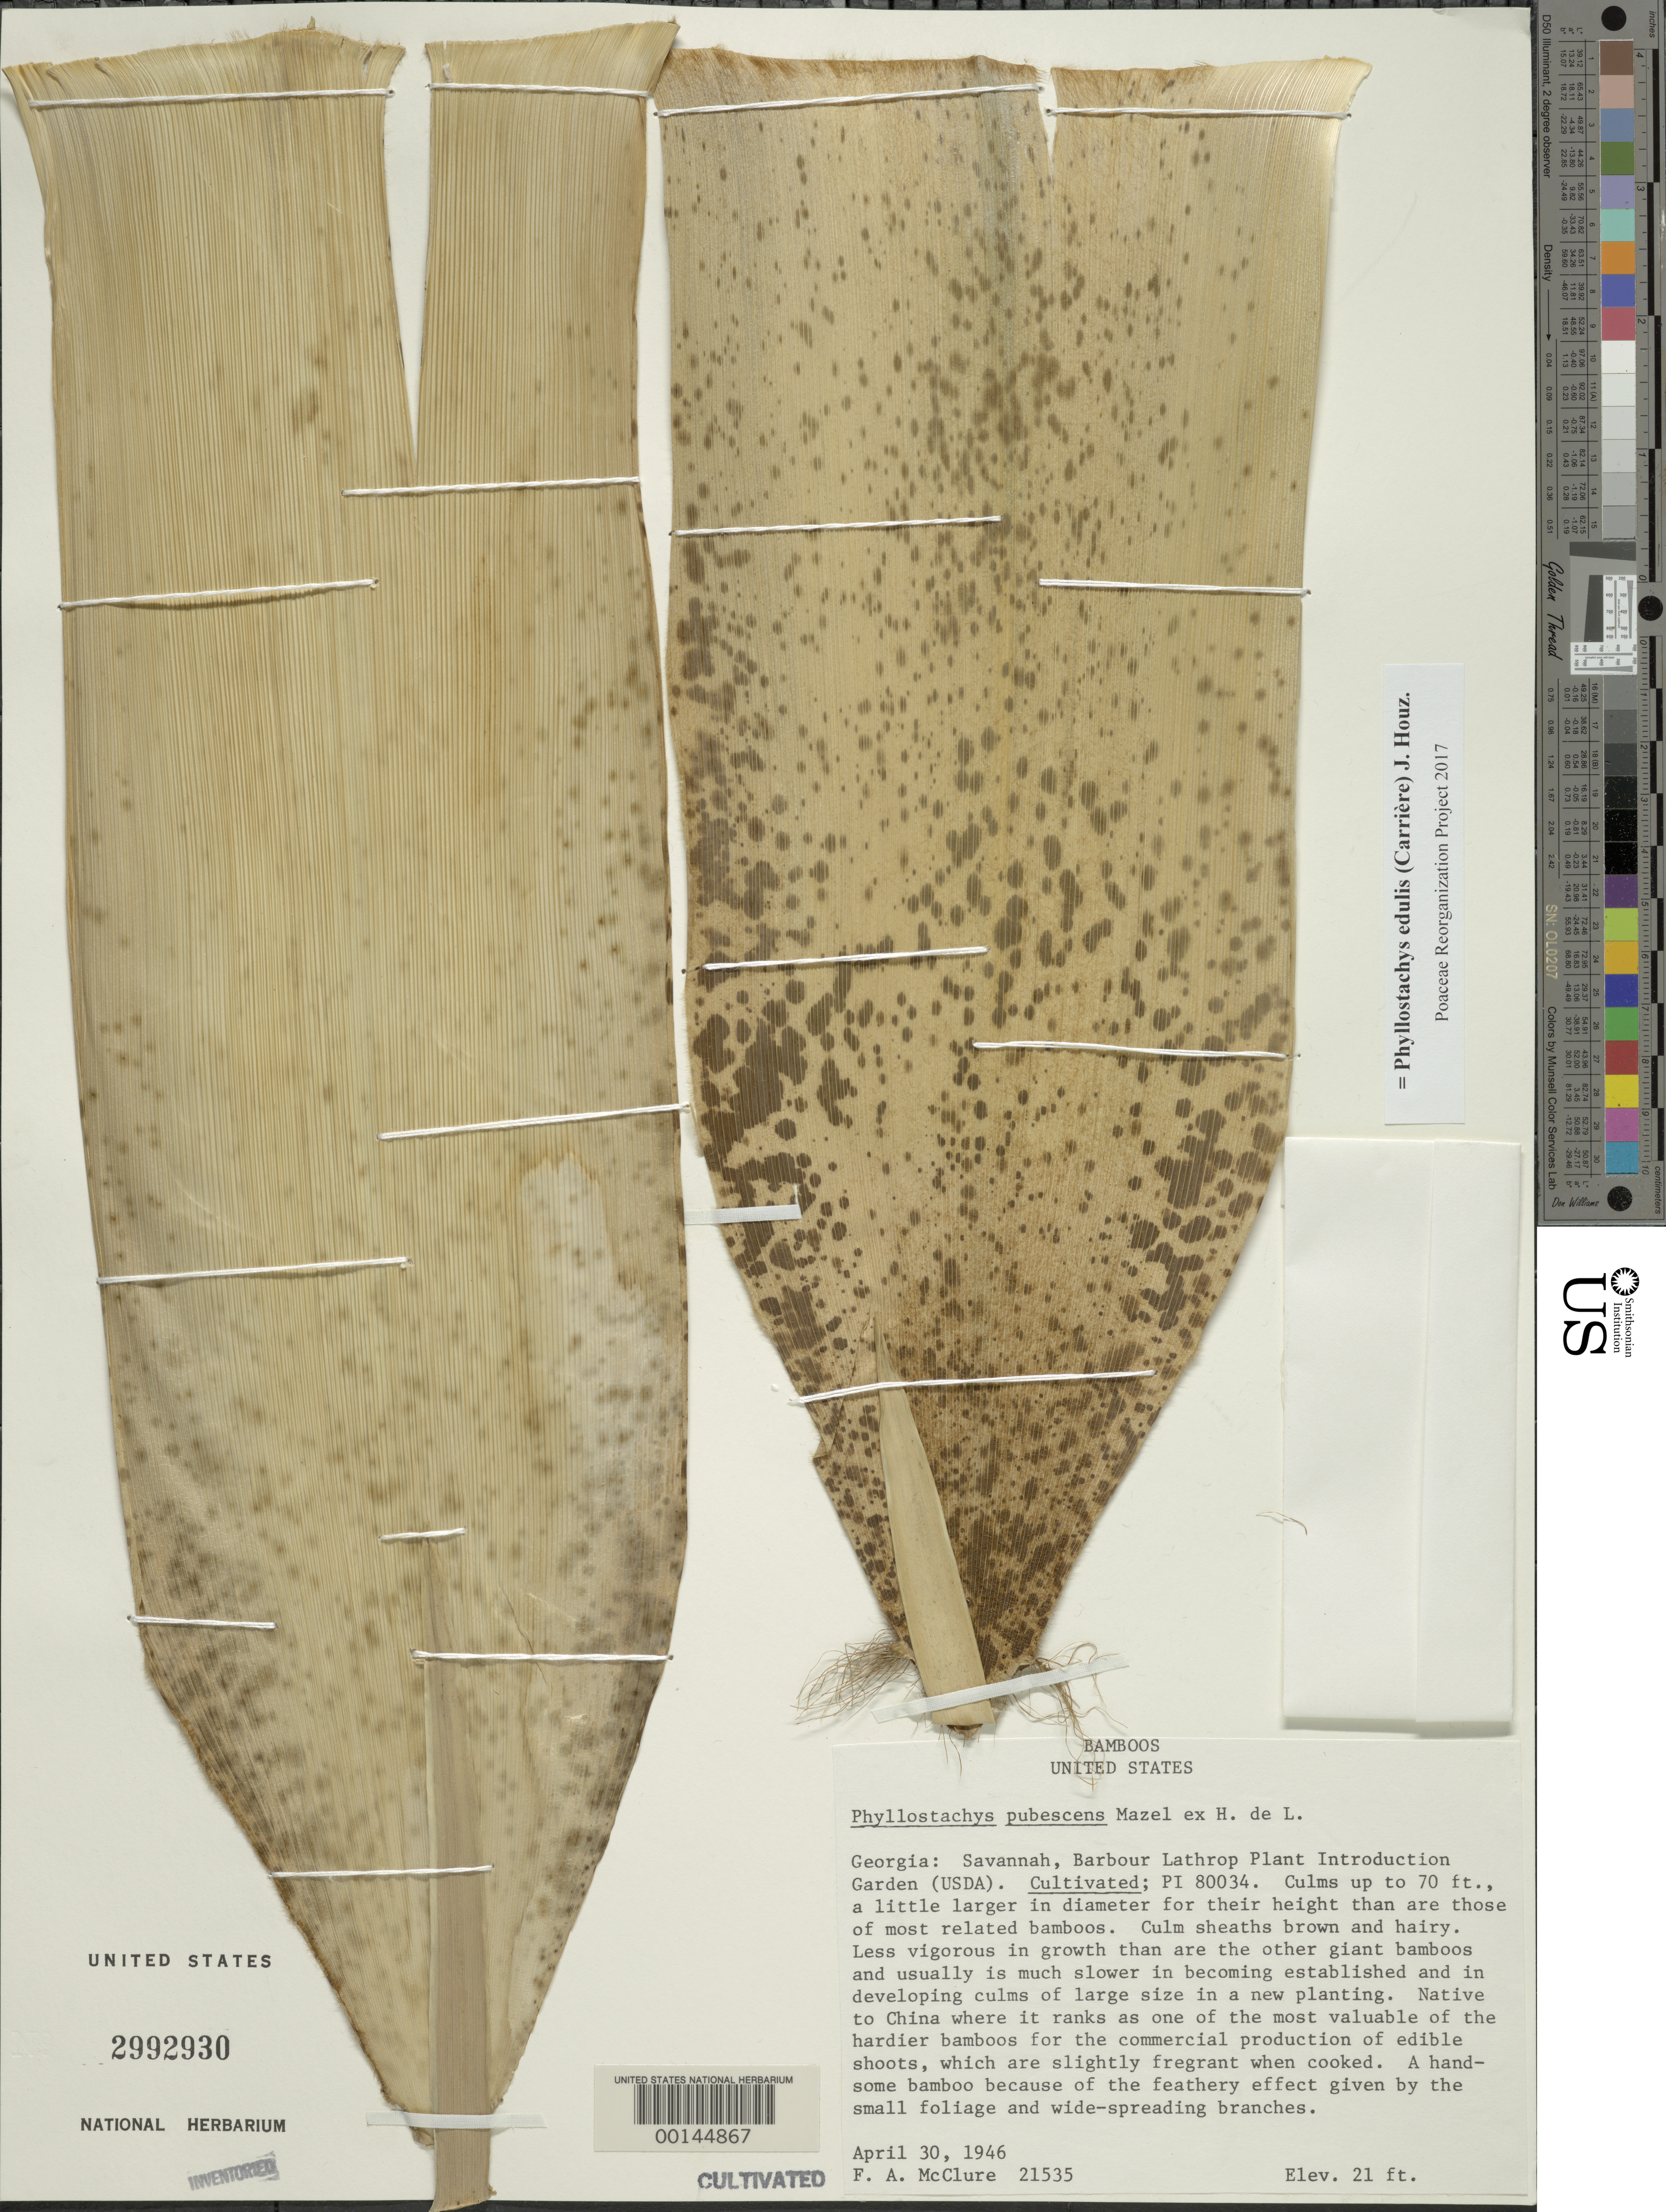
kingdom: Plantae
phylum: Tracheophyta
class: Liliopsida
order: Poales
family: Poaceae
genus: Phyllostachys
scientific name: Phyllostachys edulis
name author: (Carrière) J. Houz.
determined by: Poaceae Reorganization Project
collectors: F. A. McClure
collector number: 21535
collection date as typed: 30 Apr 1946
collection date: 1946-04-30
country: United States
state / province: Georgia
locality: Savannah, barbour lathrop p.i. garden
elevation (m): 6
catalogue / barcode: US 2992930